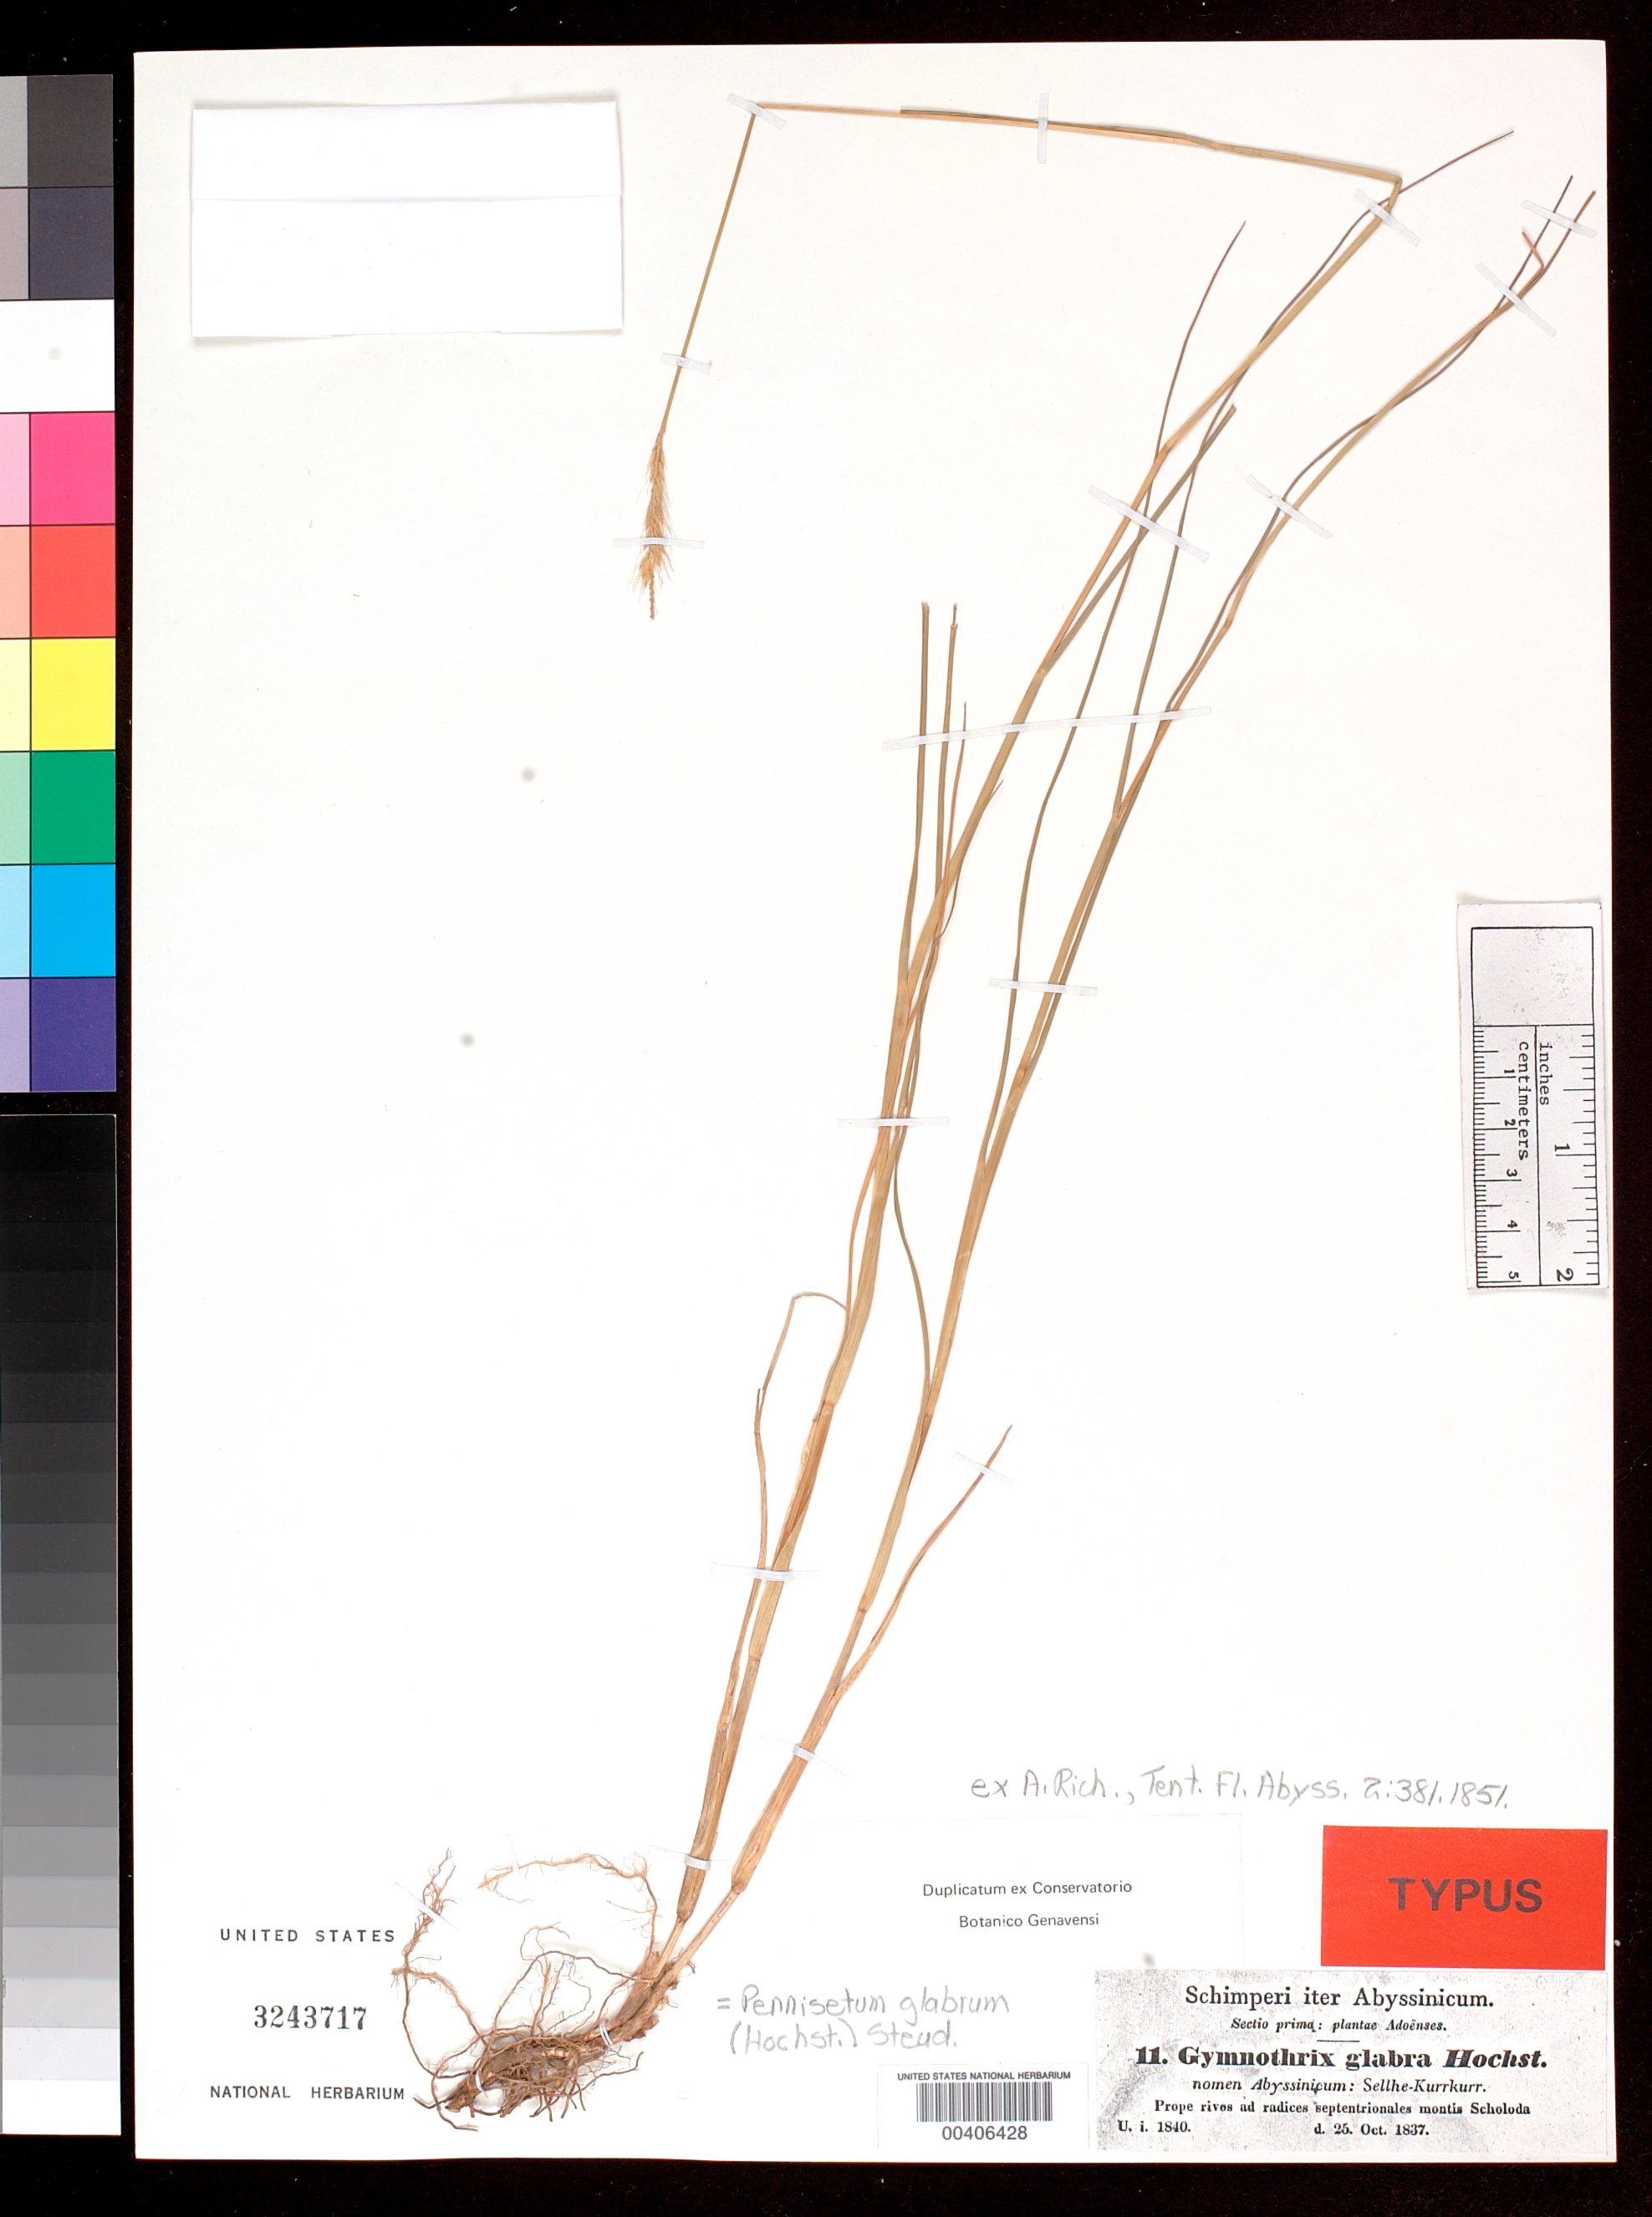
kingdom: Plantae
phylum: Tracheophyta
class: Liliopsida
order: Poales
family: Poaceae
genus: Pennisetum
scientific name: Pennisetum schimperi var. pubiflora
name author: A. Rich.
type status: Isotype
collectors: G. W. Schimper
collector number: I 11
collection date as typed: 25 Oct 1837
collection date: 1837-10-25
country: Ethiopia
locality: Prope rives ad radices septentrionales Montis Scholoda.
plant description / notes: Currently accepted name as cited by Clayton & Renvoize (1982) & by Phillips (1995).; Also a type of Pennisetum glabrum Steud.; Currently accepted name as cited by Clayton & Renvoize (1982) & by Phillips (1995).; Also a type of Pennisetum schimperi var. pubiflora A. Rich.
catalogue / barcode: US 3243717